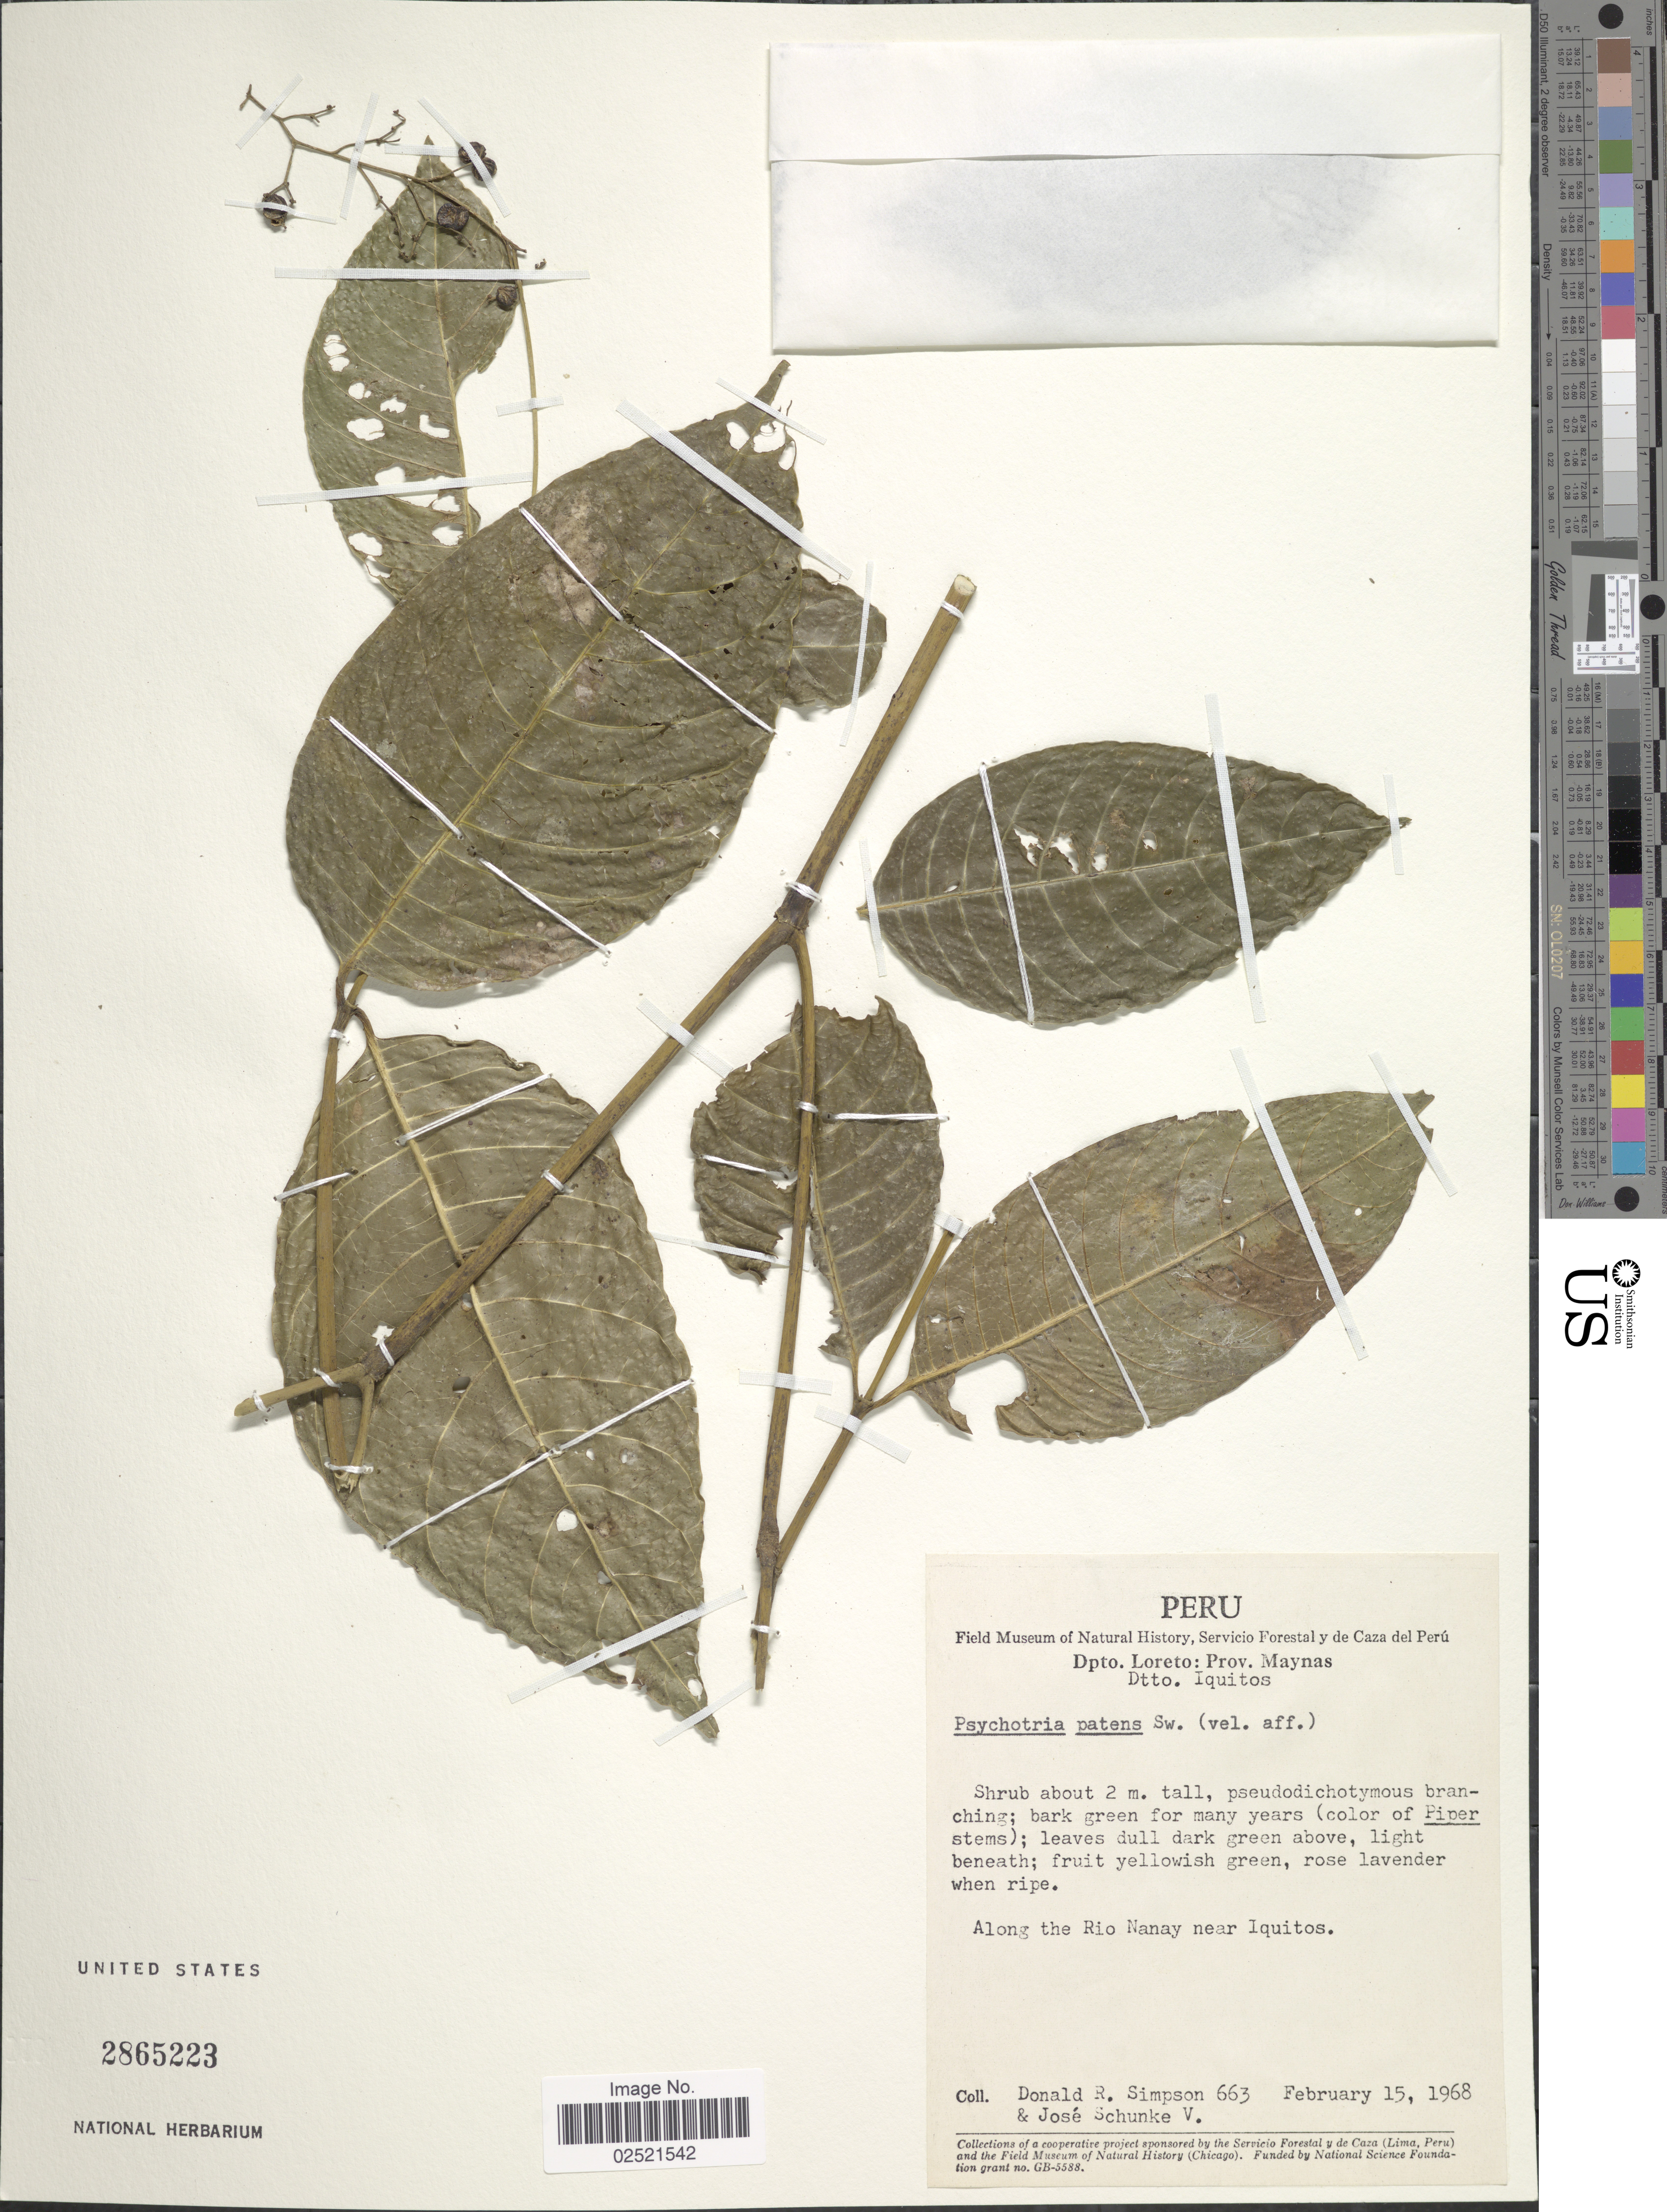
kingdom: Plantae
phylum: Tracheophyta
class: Magnoliopsida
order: Gentianales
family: Rubiaceae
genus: Psychotria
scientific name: Psychotria patens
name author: Sw.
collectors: D. R. Simpson & J. Schunke Vigo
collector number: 663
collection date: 1968-02-15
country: Peru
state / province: Loreto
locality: Prov. Maynas, Dtto. Iquitos, along the Rio Nanay near Iquitos.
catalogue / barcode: US 2865223